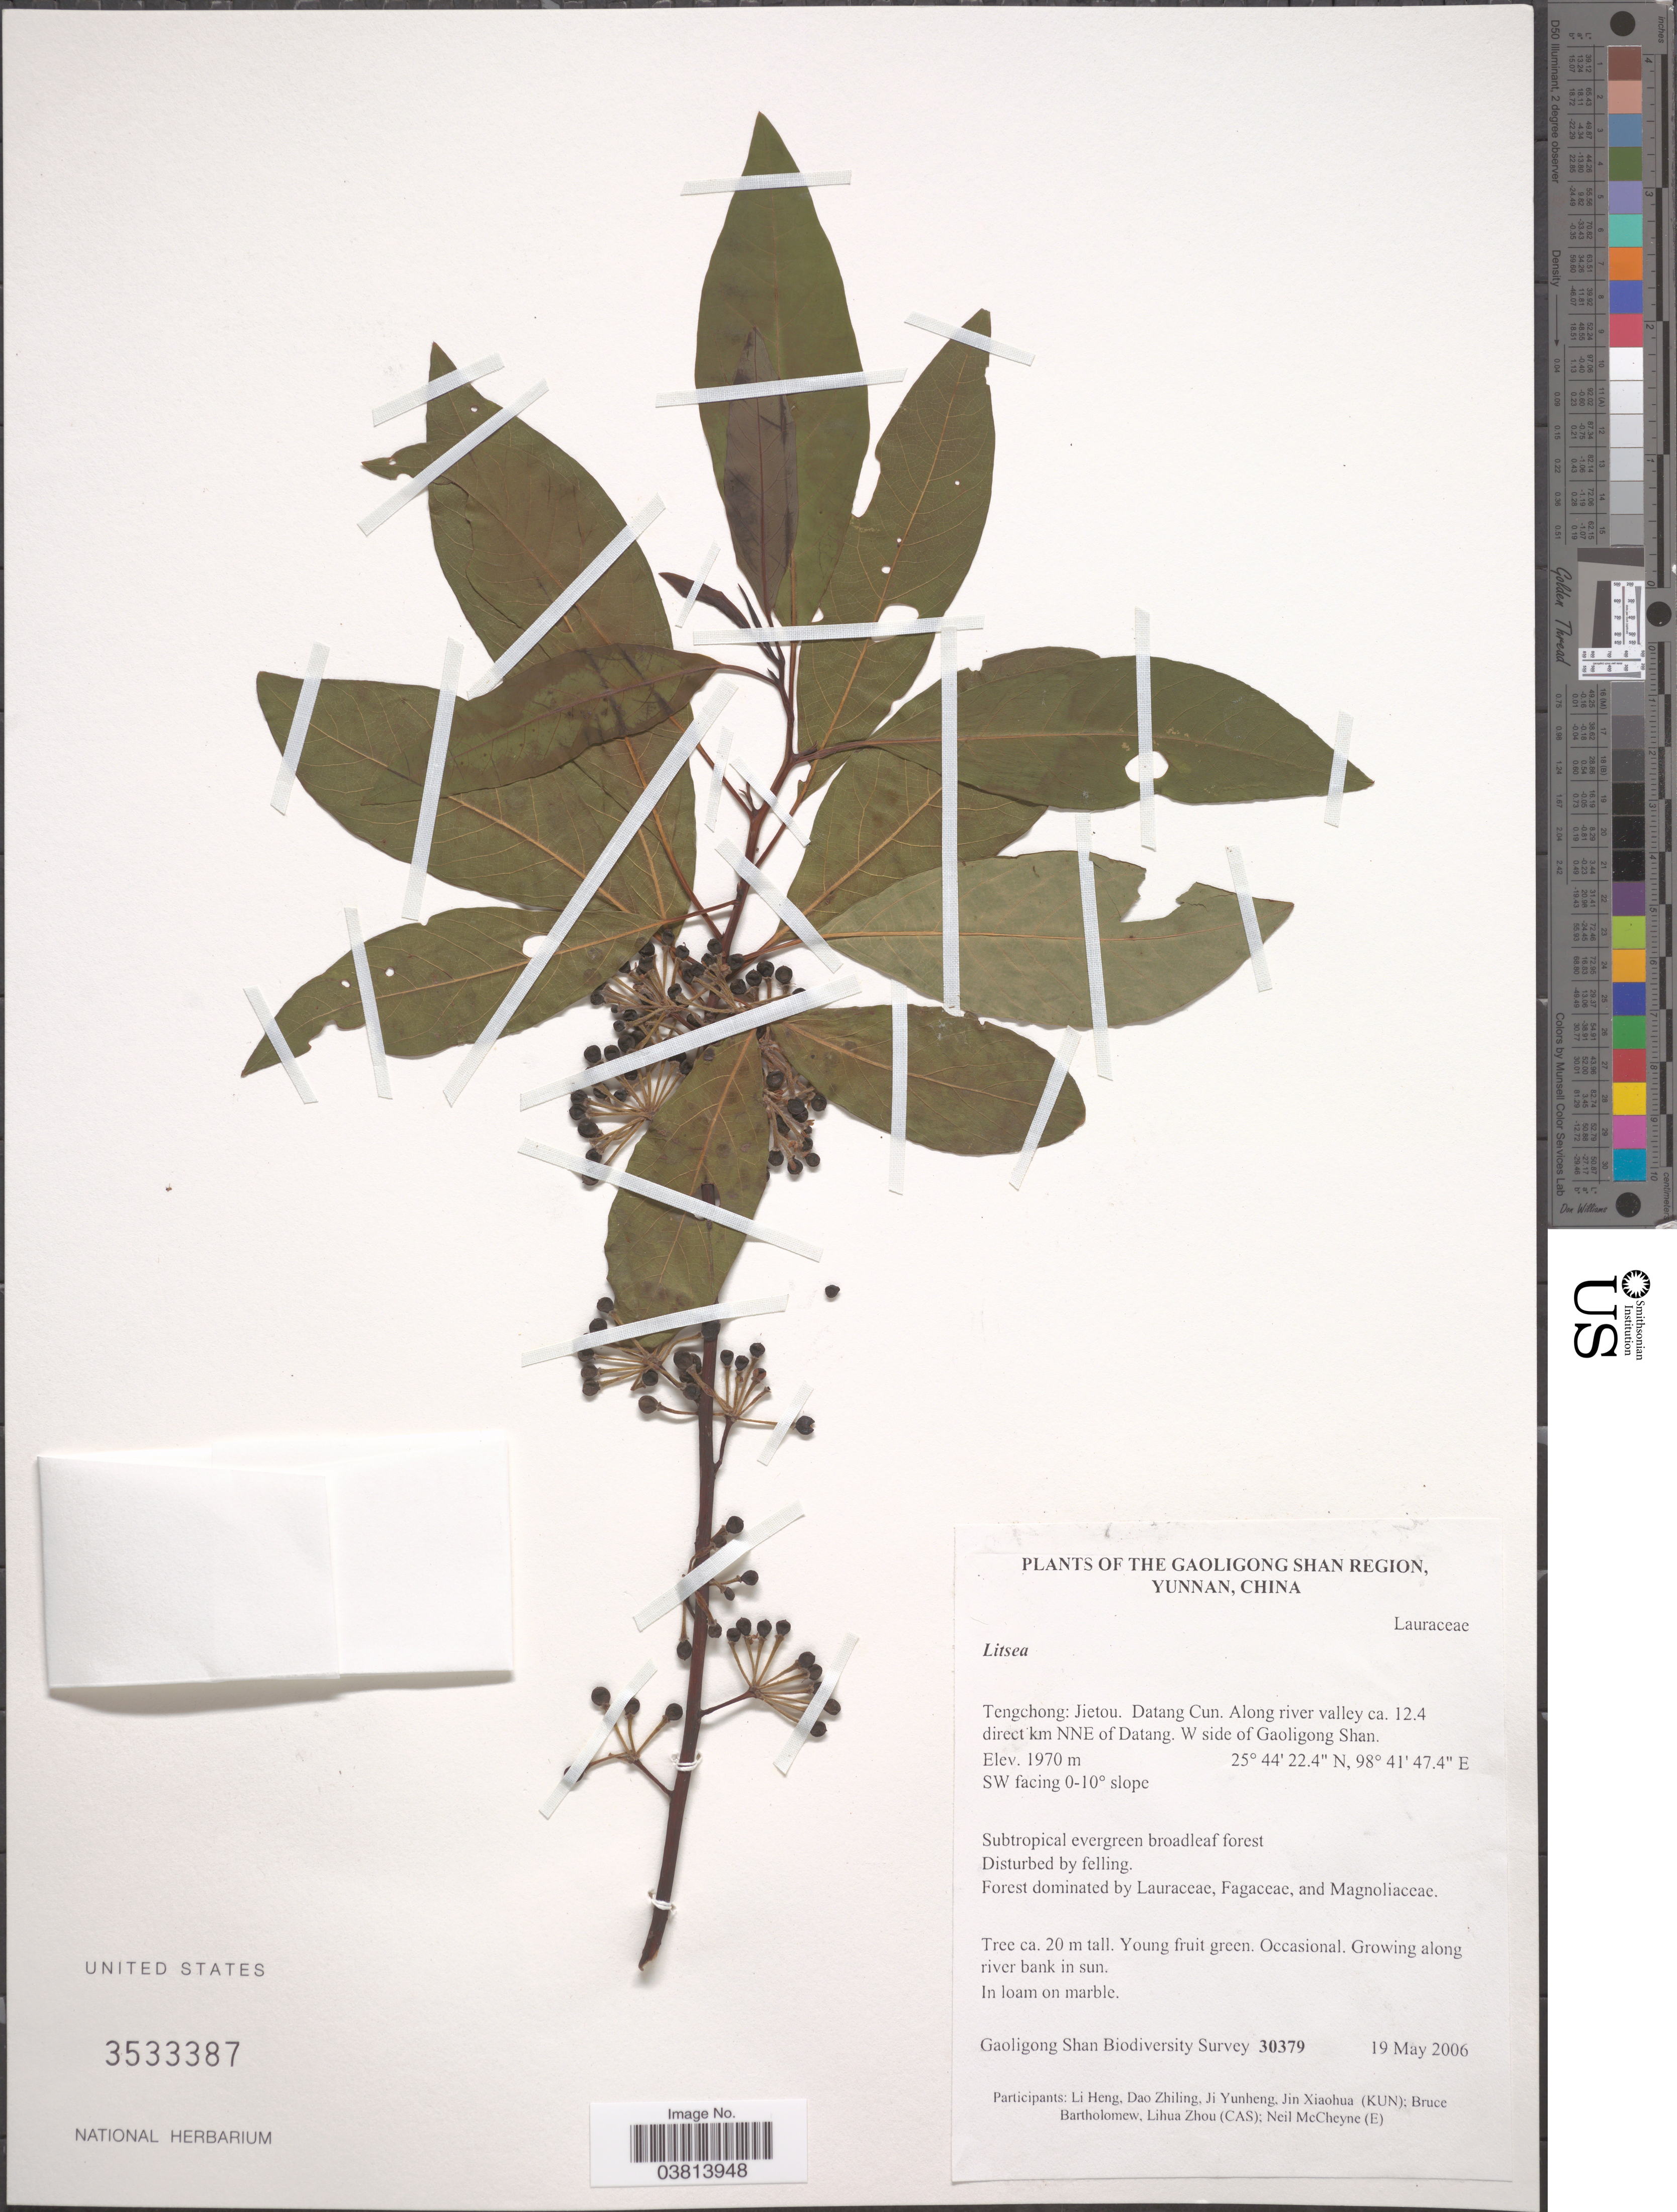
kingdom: Plantae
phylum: Tracheophyta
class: Magnoliopsida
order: Laurales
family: Lauraceae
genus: Litsea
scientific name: Litsea sp.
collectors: Gaoligong Shan Biodiversity Survey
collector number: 30379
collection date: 2006-05-19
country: China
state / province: Yunnan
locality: The Gaoligong Shan Region. Tengchong: Jietou. Datang Cun. Along river valley ca. 12.4 direct km NNE of Datang. W side of Gaoligong Shan.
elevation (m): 1970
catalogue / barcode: US 3533387